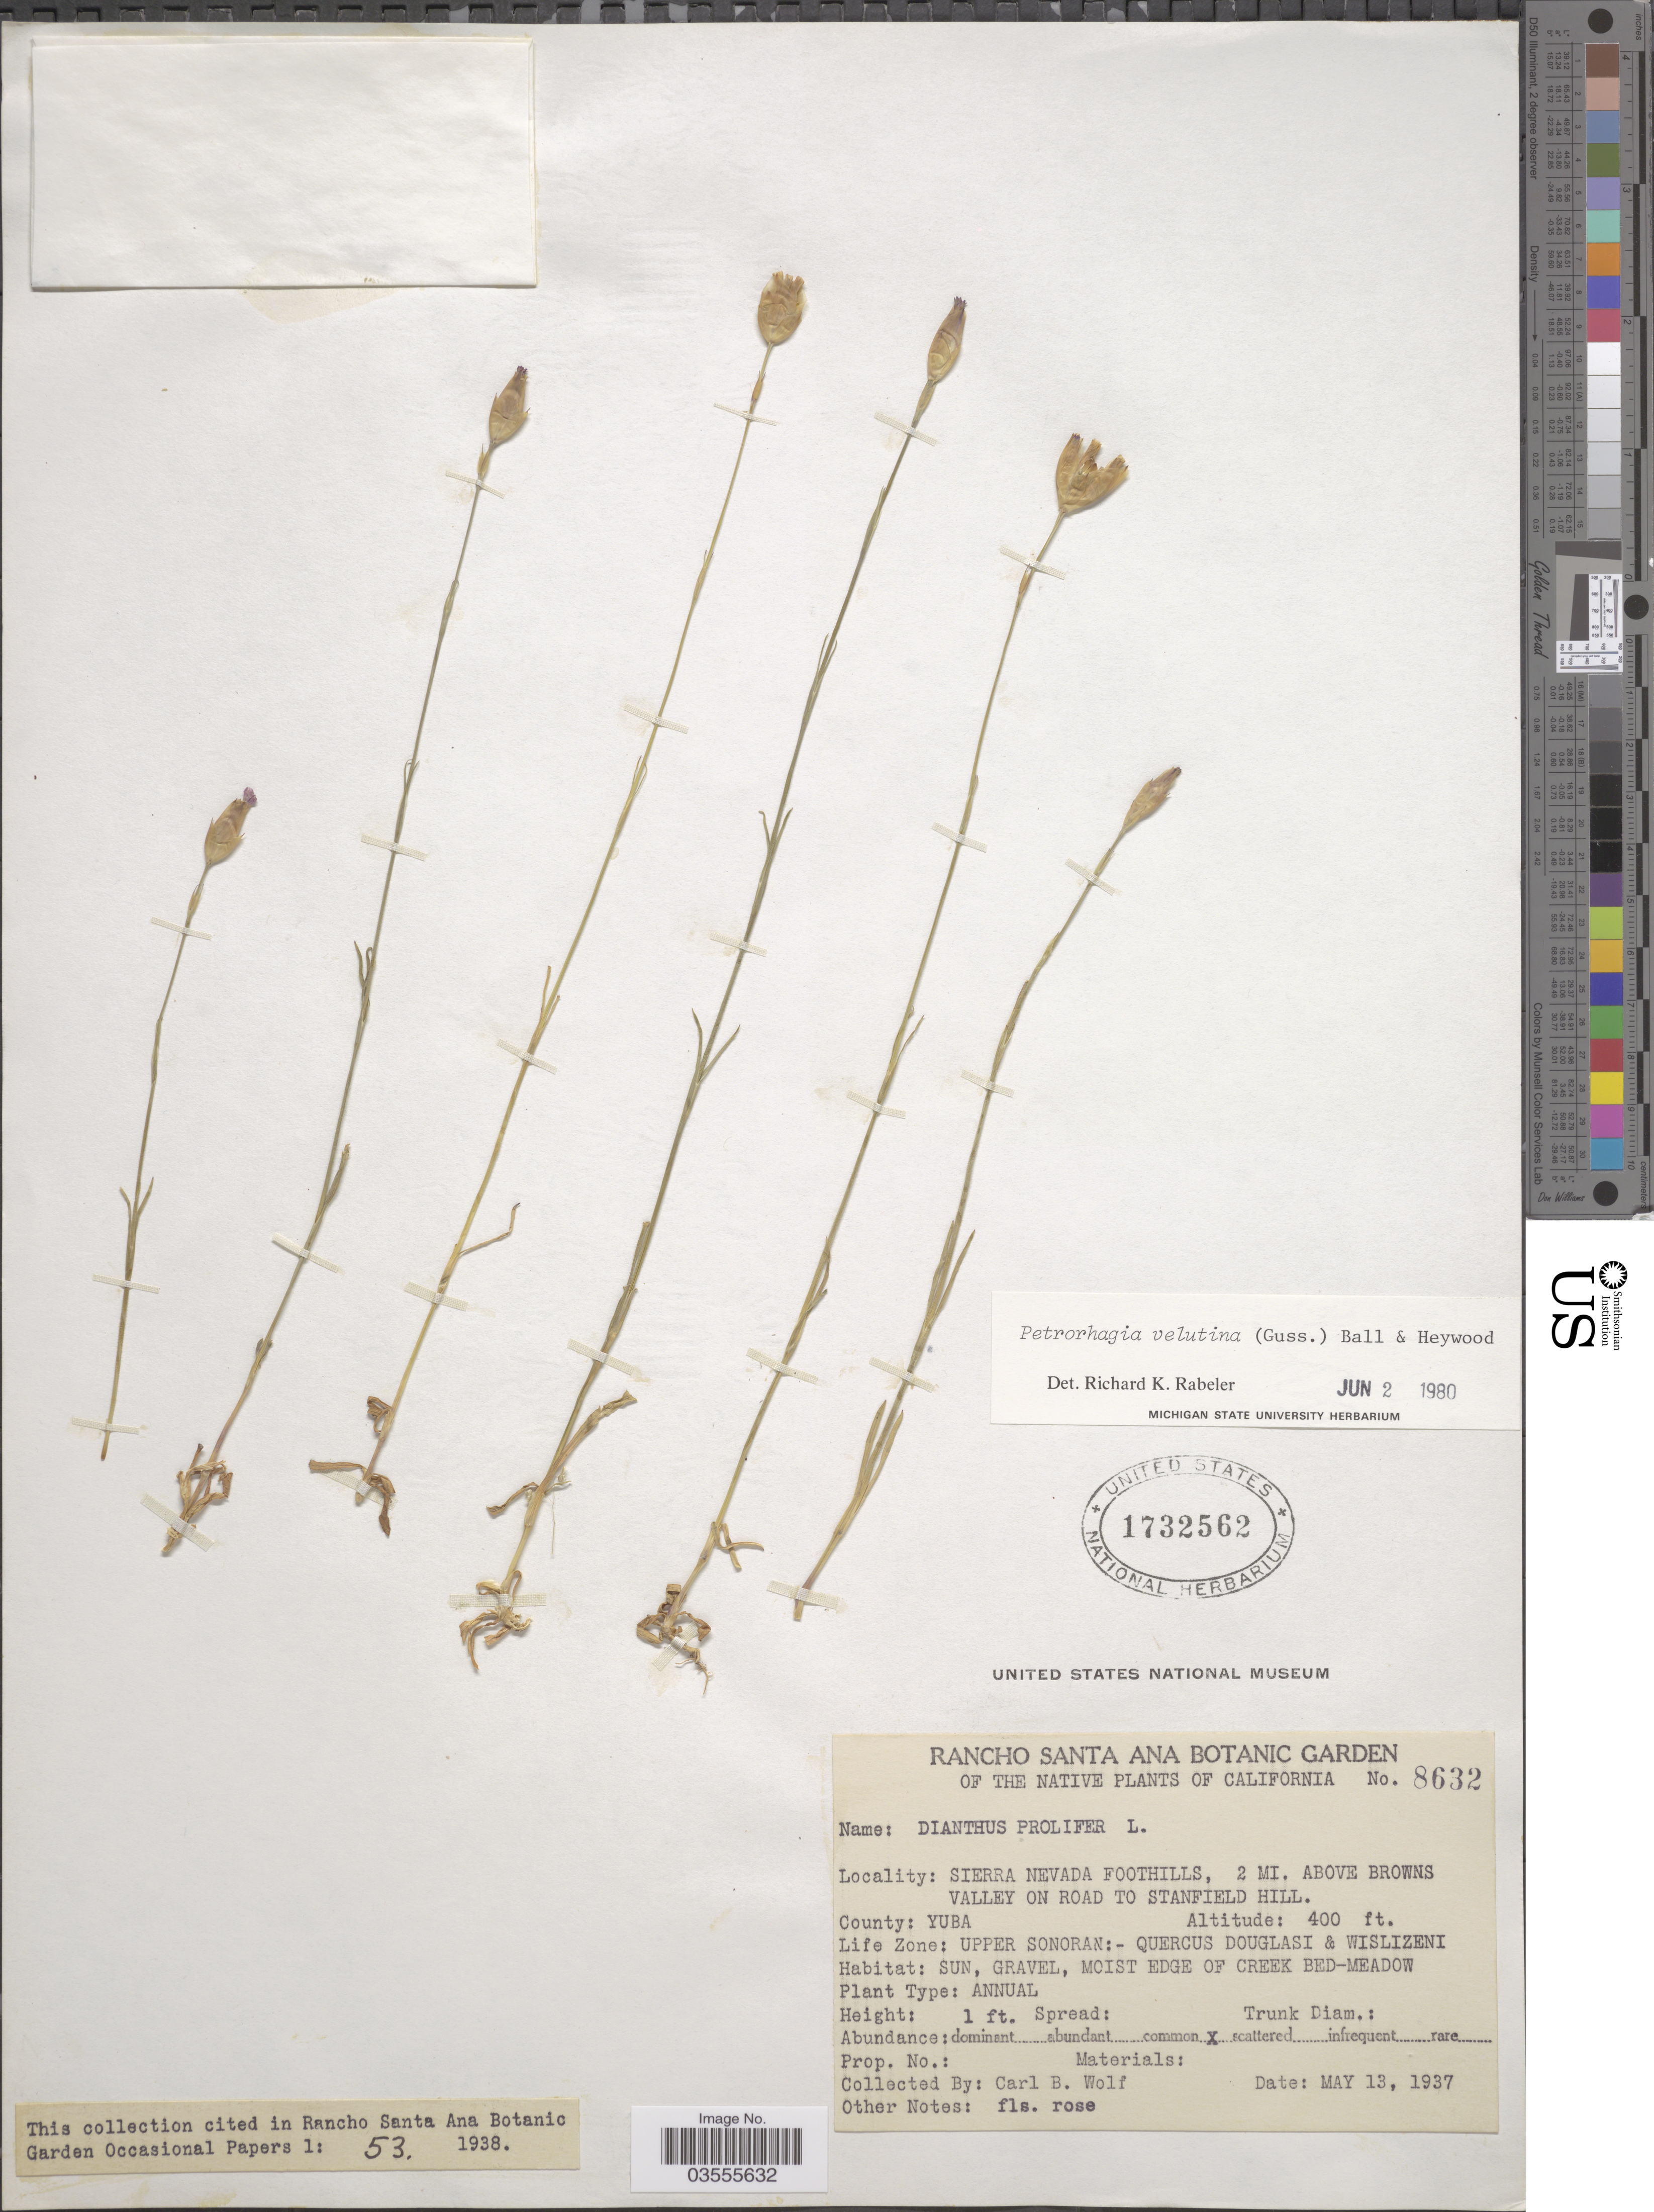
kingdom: Plantae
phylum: Tracheophyta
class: Magnoliopsida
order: Caryophyllales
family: Caryophyllaceae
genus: Petrorhagia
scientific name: Petrorhagia velutina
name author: (Guss.) P.W. Ball & Heywood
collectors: C. B. Wolf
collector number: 8632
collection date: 1937-05-13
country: United States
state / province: California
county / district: Yuba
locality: Sierra Nevada Foothills, 2 mi. above Browns Valley on road to Stanfield Hill. County: Yuba. Life Zone: Upper Sonoran.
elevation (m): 122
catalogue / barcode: US 1732562